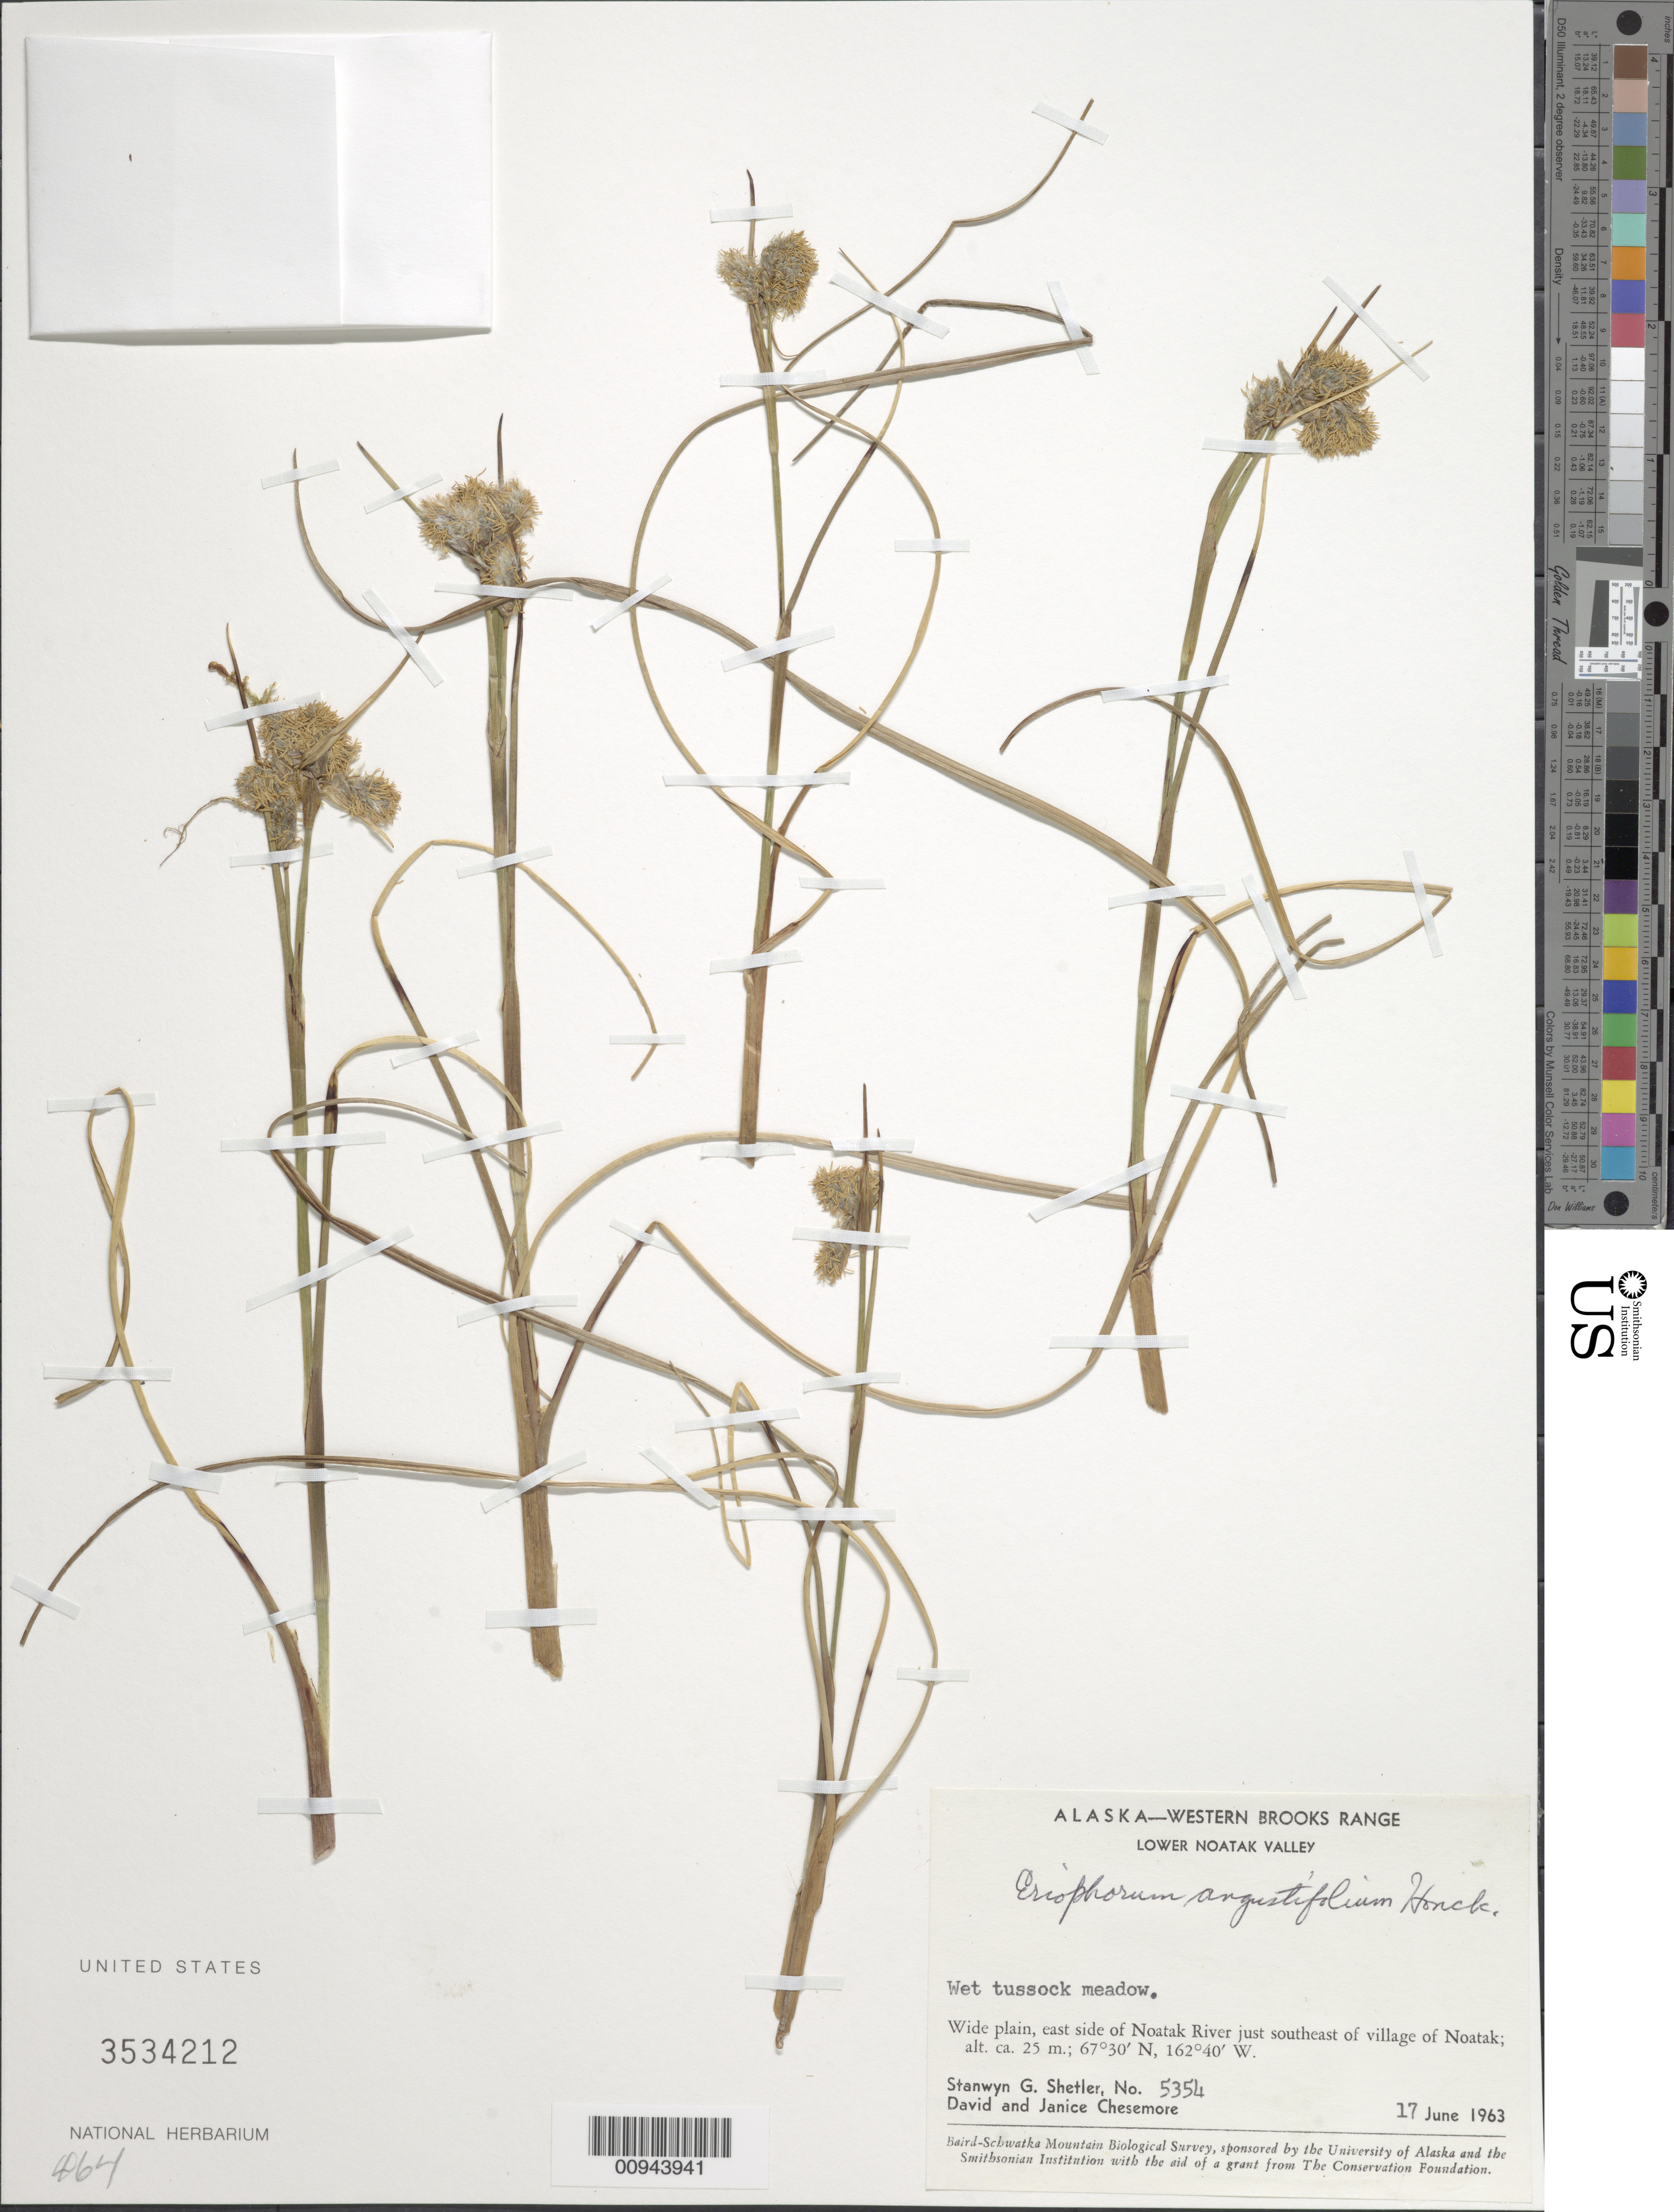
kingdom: Plantae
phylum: Tracheophyta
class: Liliopsida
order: Poales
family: Cyperaceae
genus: Eriophorum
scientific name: Eriophorum angustifolium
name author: Honck.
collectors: S. Shetler, D. Chesemore & J. Chesemore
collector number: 5354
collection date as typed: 17 Jun 1963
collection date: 1963-06-17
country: United States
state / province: Alaska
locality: East side of Noatak River just southeast of village of Noatak. Western Brooks Range, Lower Noatak Valley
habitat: Wide plain. Wet tussock meadow.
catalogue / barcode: US 3534212